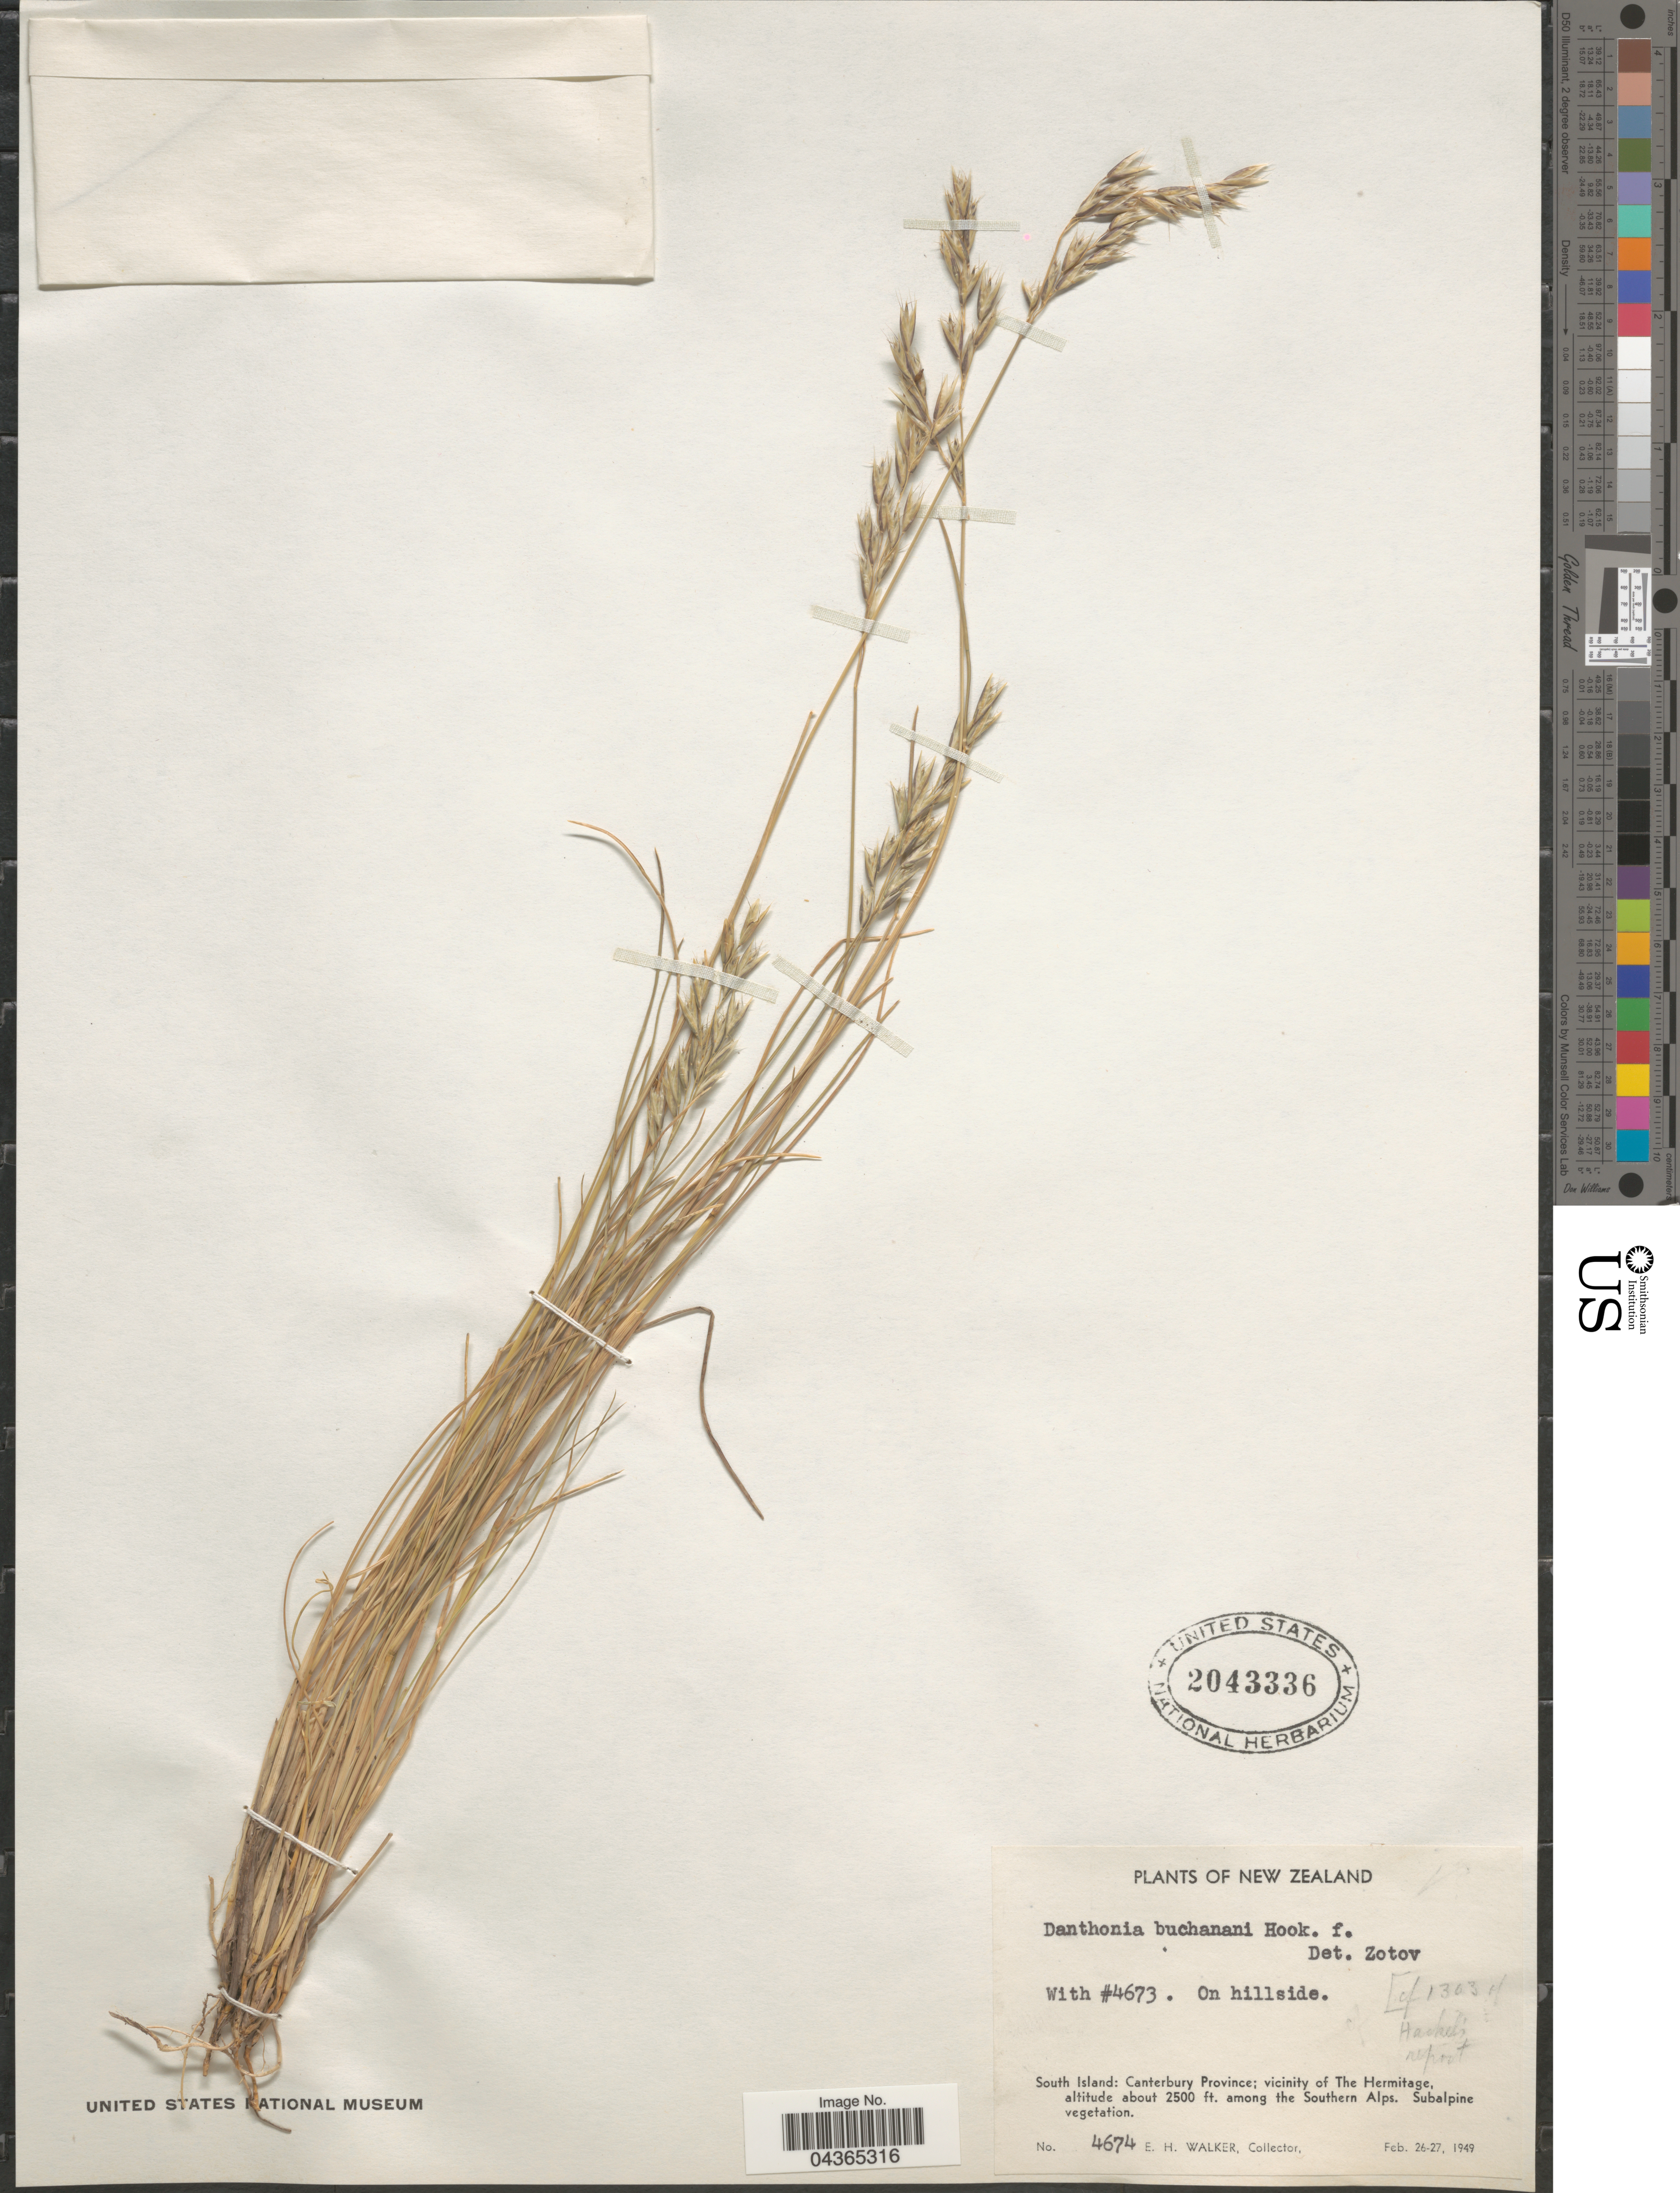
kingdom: Plantae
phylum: Tracheophyta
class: Liliopsida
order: Poales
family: Poaceae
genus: Rytidosperma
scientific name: Rytidosperma buchananii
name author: (Hook. f.) Connor & Edgar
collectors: E. H. Walker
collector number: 4674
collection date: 1949-02-26/1949-02-27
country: New Zealand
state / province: Canterbury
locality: South Island: vicinity of The Hermitage, among the Southern Alps. Subalpine vegetation.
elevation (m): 762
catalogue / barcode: US 2043336